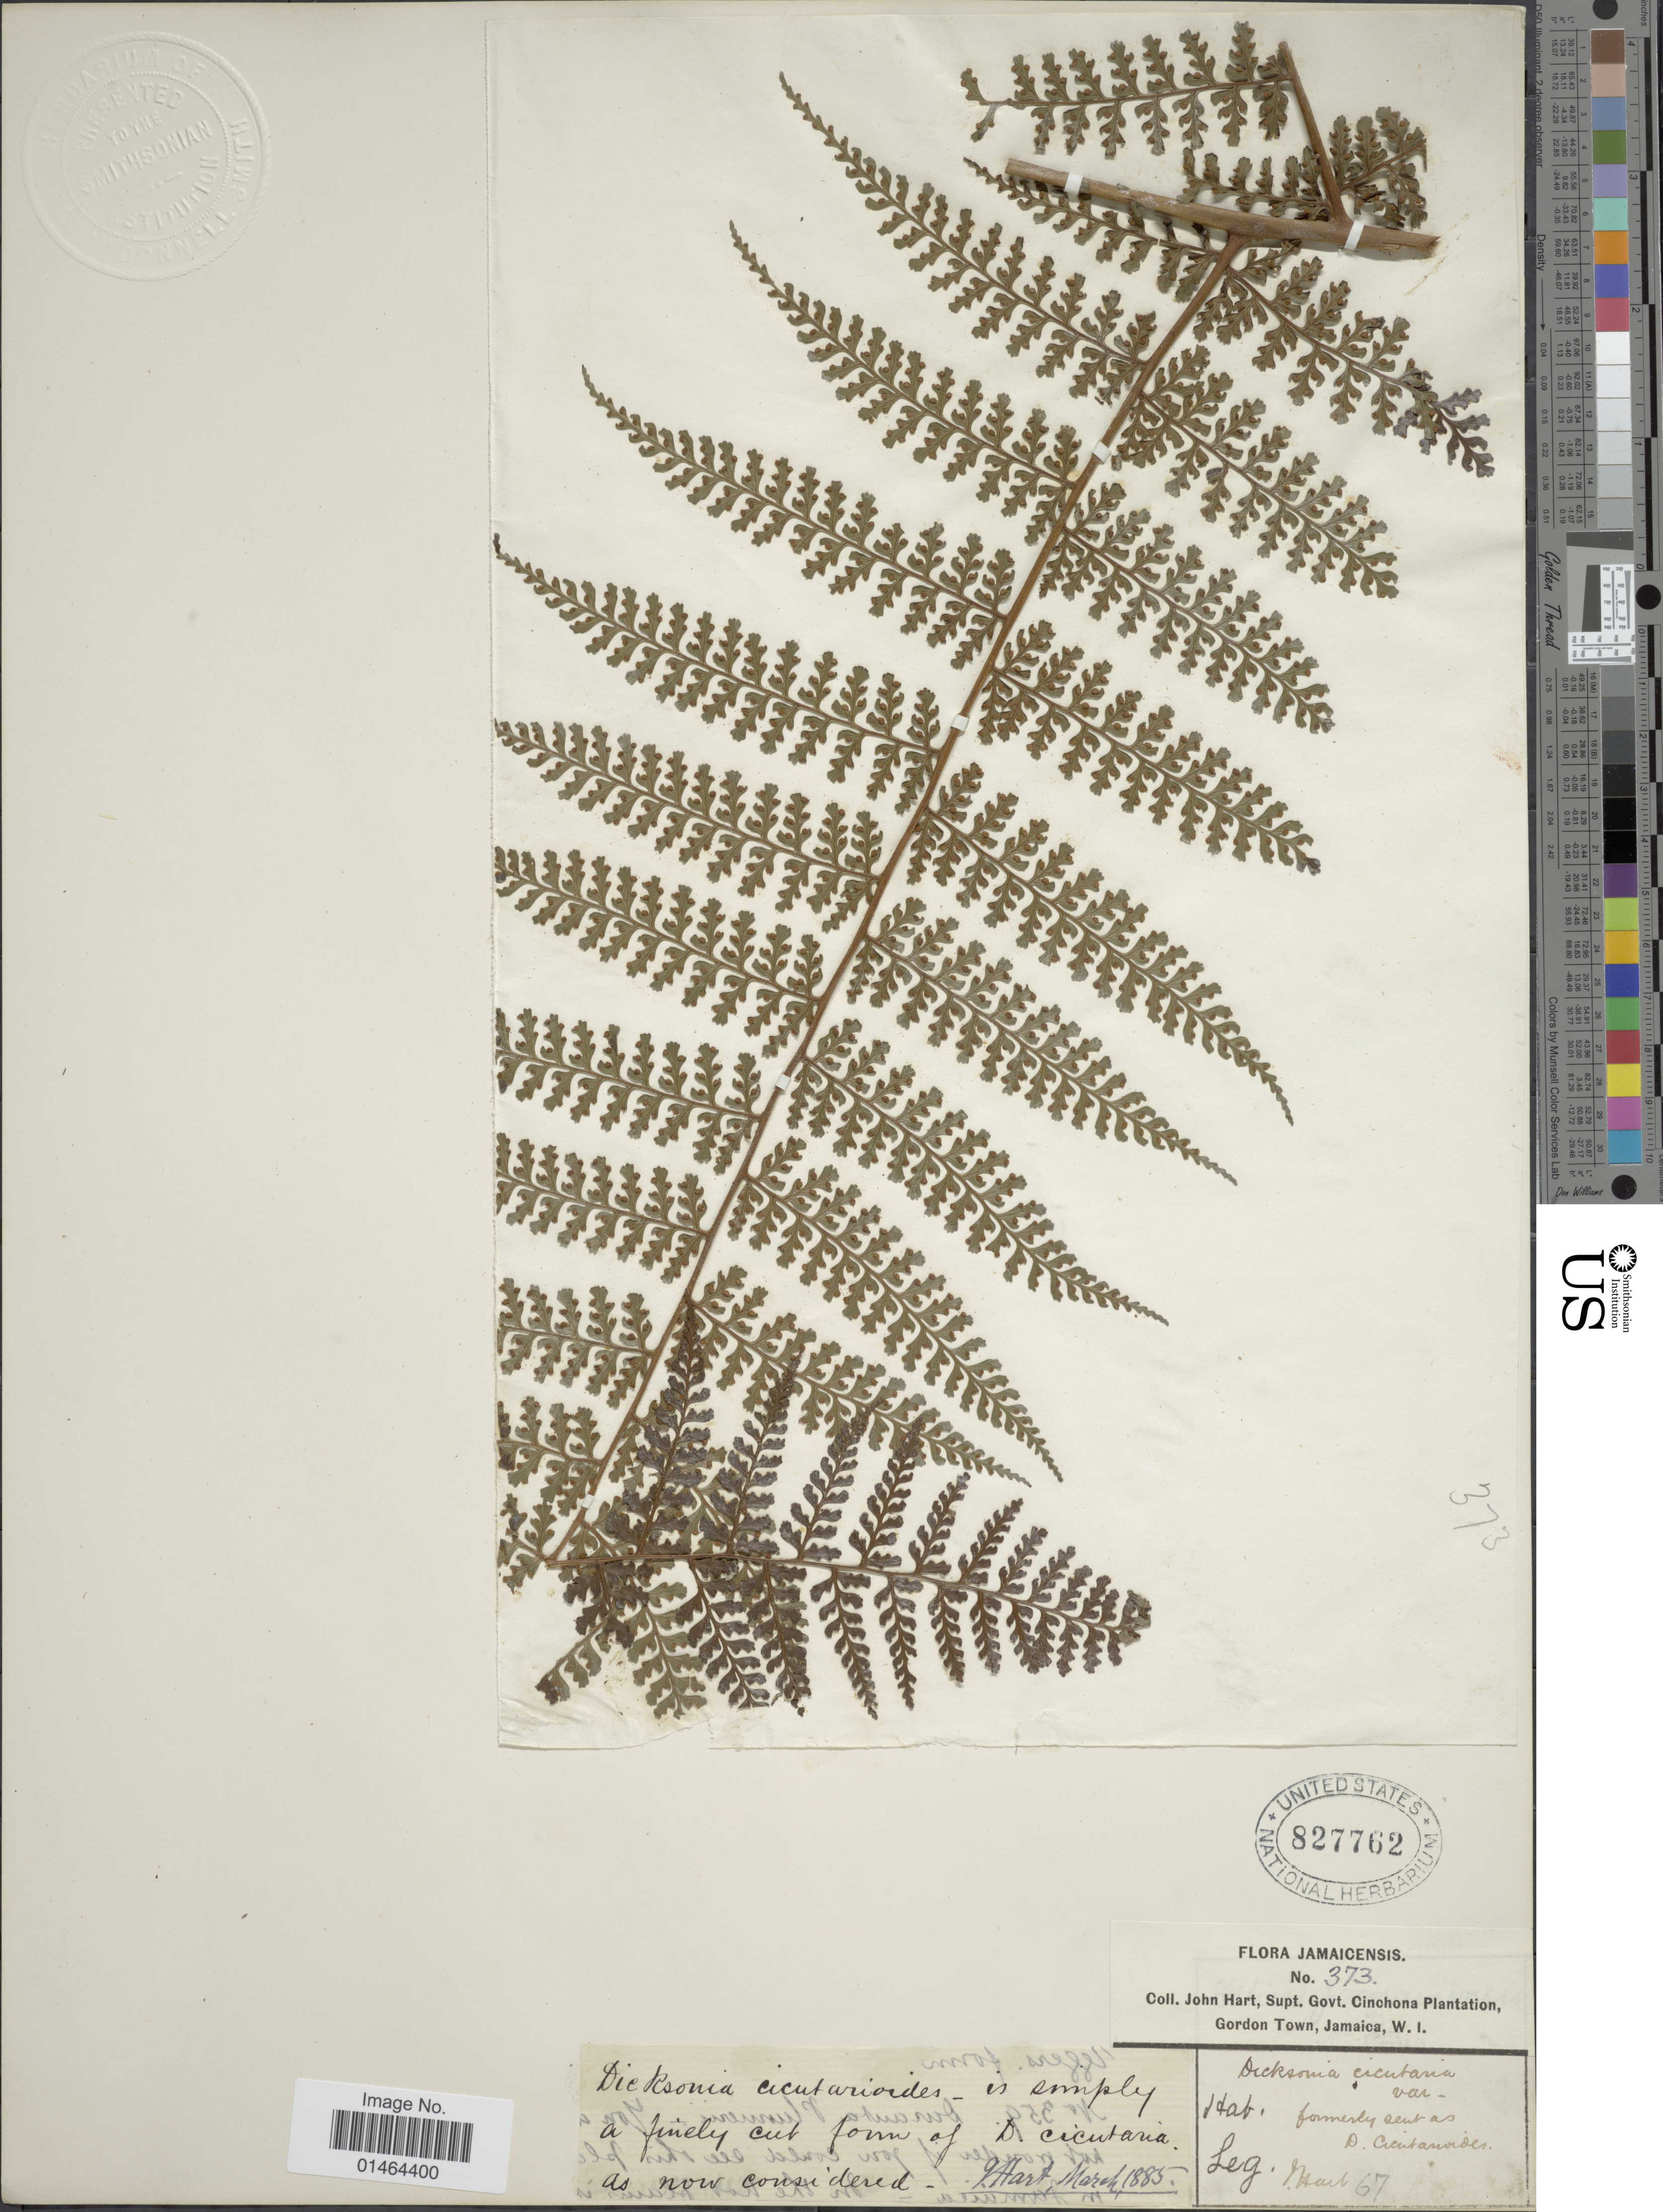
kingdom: Plantae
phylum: Tracheophyta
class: Polypodiopsida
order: Polypodiales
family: Dennstaedtiaceae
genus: Dennstaedtia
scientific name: Dennstaedtia cornuta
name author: (Kaulf.) Mett.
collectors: J. Hart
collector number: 373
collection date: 1885-03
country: Jamaica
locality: Gordon Town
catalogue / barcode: US 827762